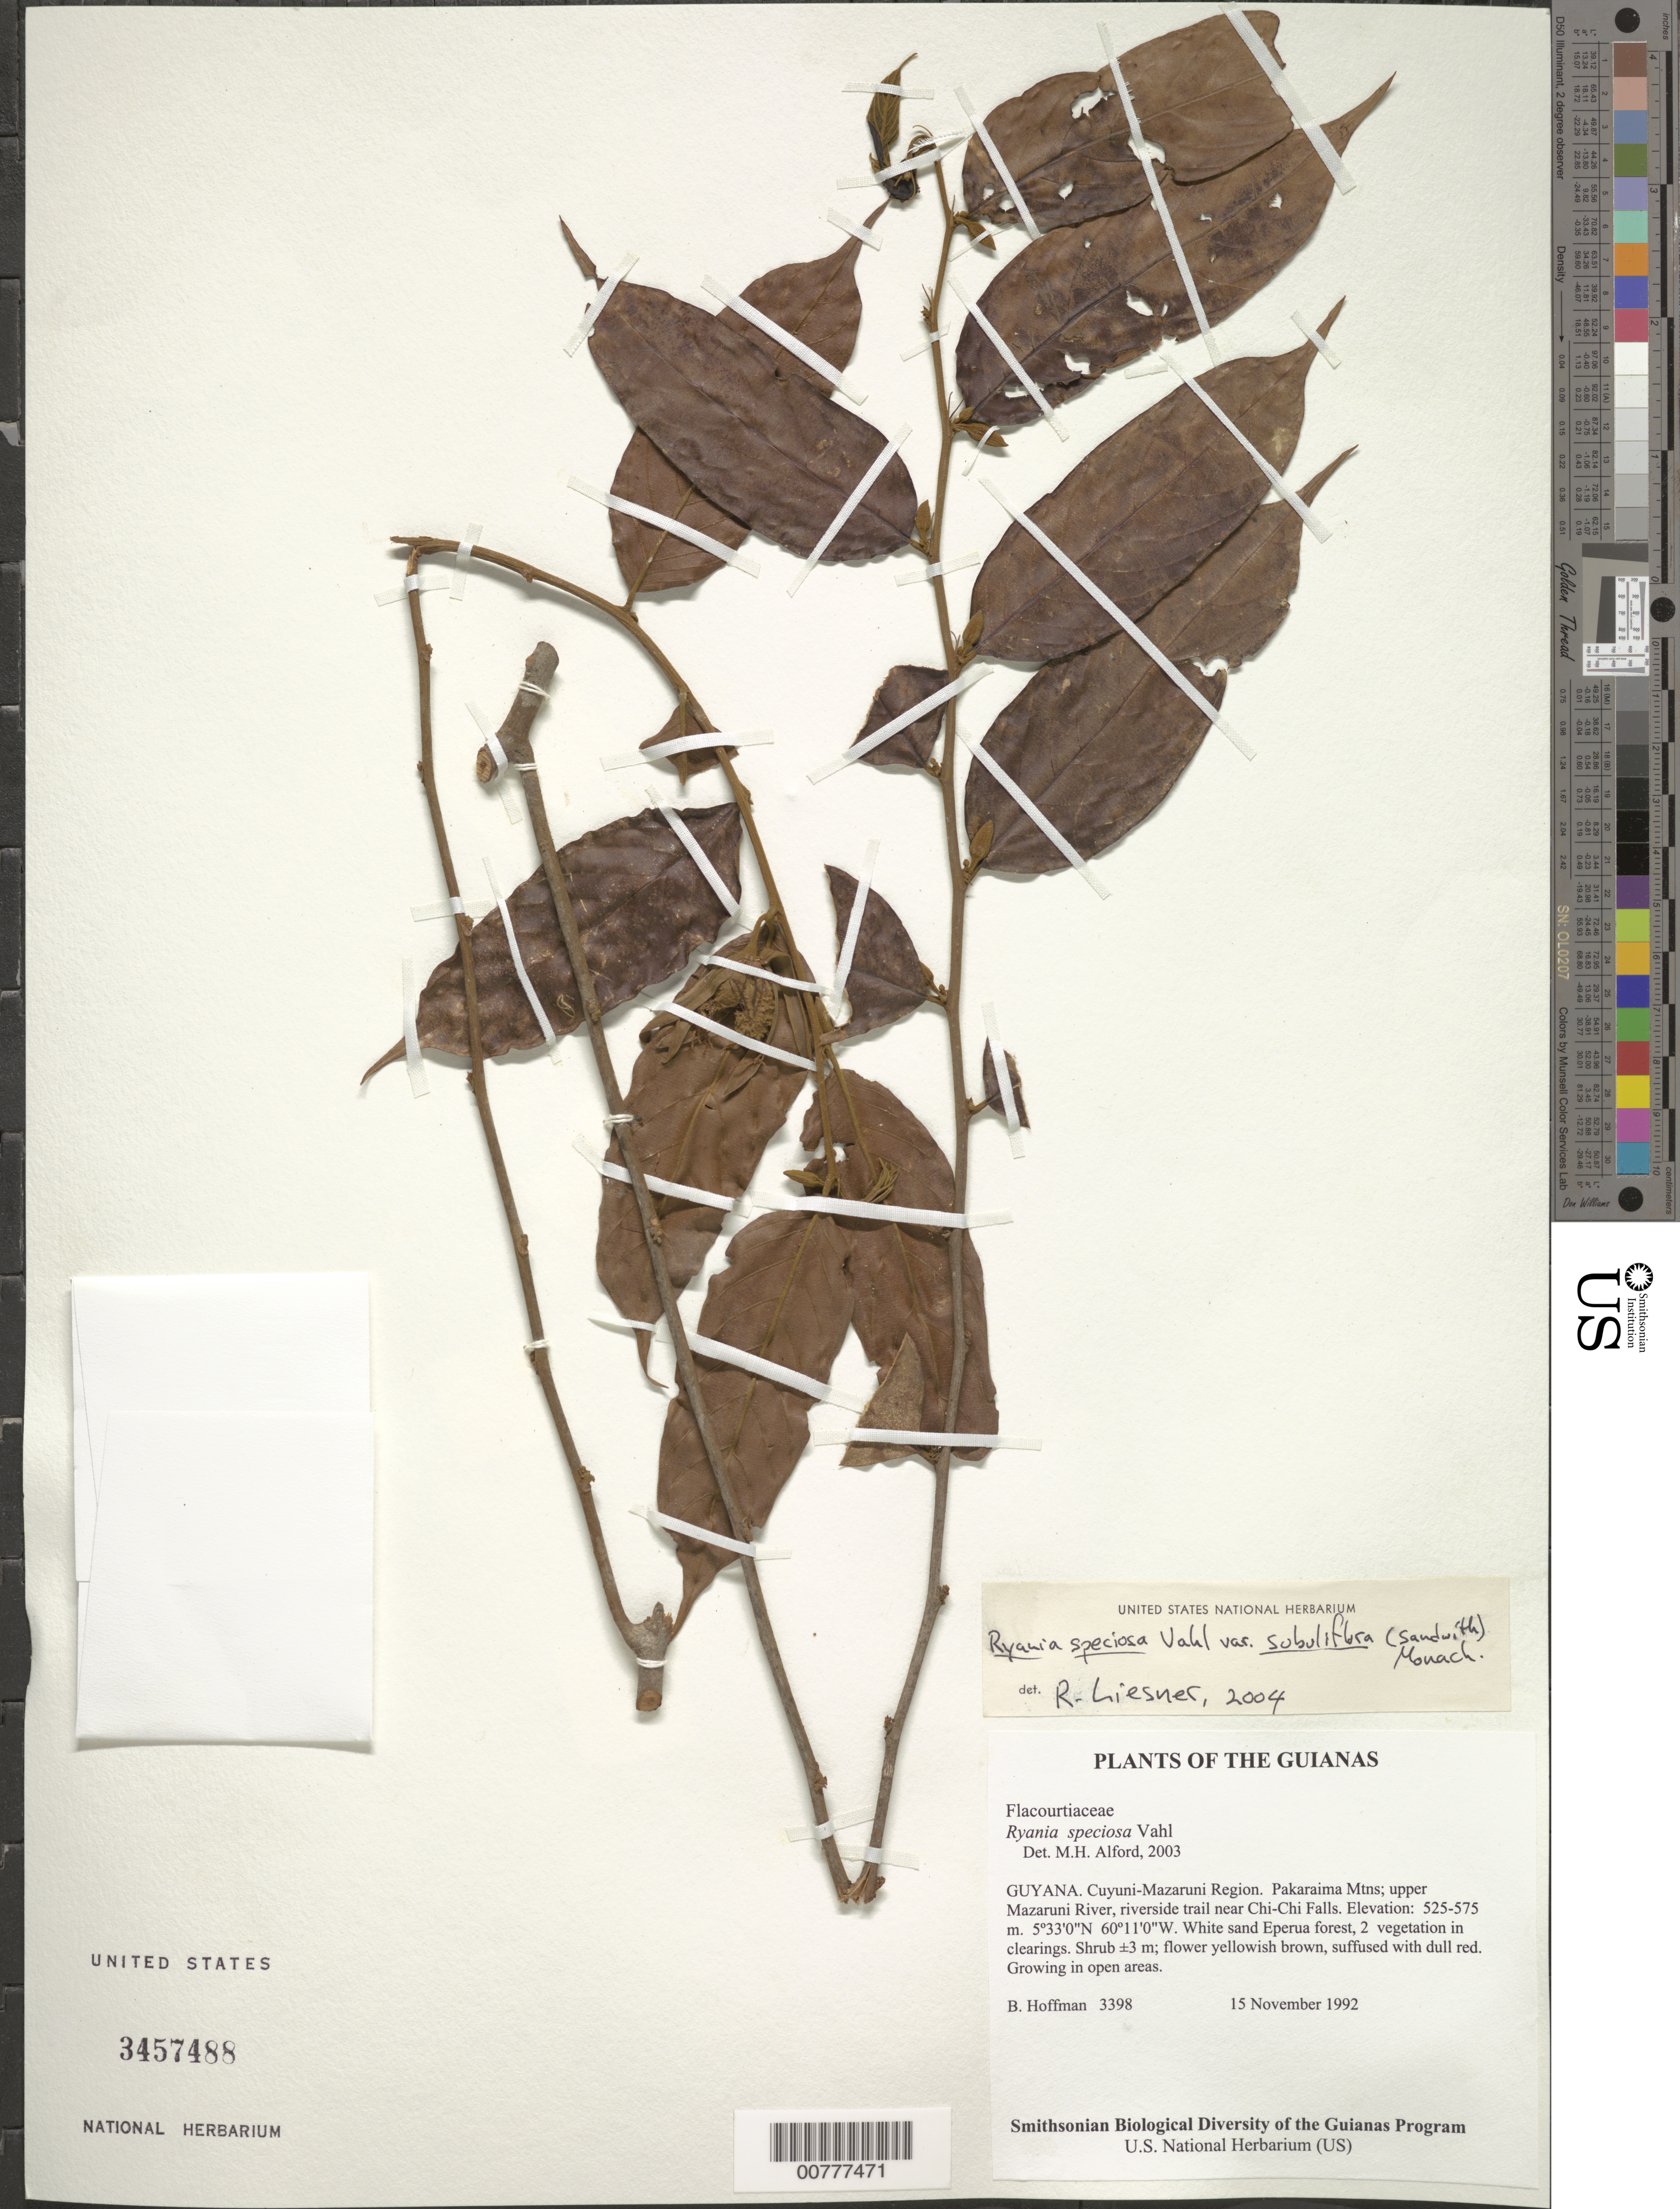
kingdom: Plantae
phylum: Tracheophyta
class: Magnoliopsida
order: Malpighiales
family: Salicaceae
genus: Ryania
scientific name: Ryania speciosa var. subuliflora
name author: (Sandwith) Monach.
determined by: Liesner, R. L.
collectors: B. Hoffman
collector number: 3398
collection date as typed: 15 November 1992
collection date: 1992-11-15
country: Guyana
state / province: Cuyuni-Mazaruni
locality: Pakaraima Mountains; upper Mazaruni River, riverside trail near Chi-Chi Falls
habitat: White sand Eperua forest, secondary vegetation in clearings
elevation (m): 525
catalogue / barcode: US 3457488